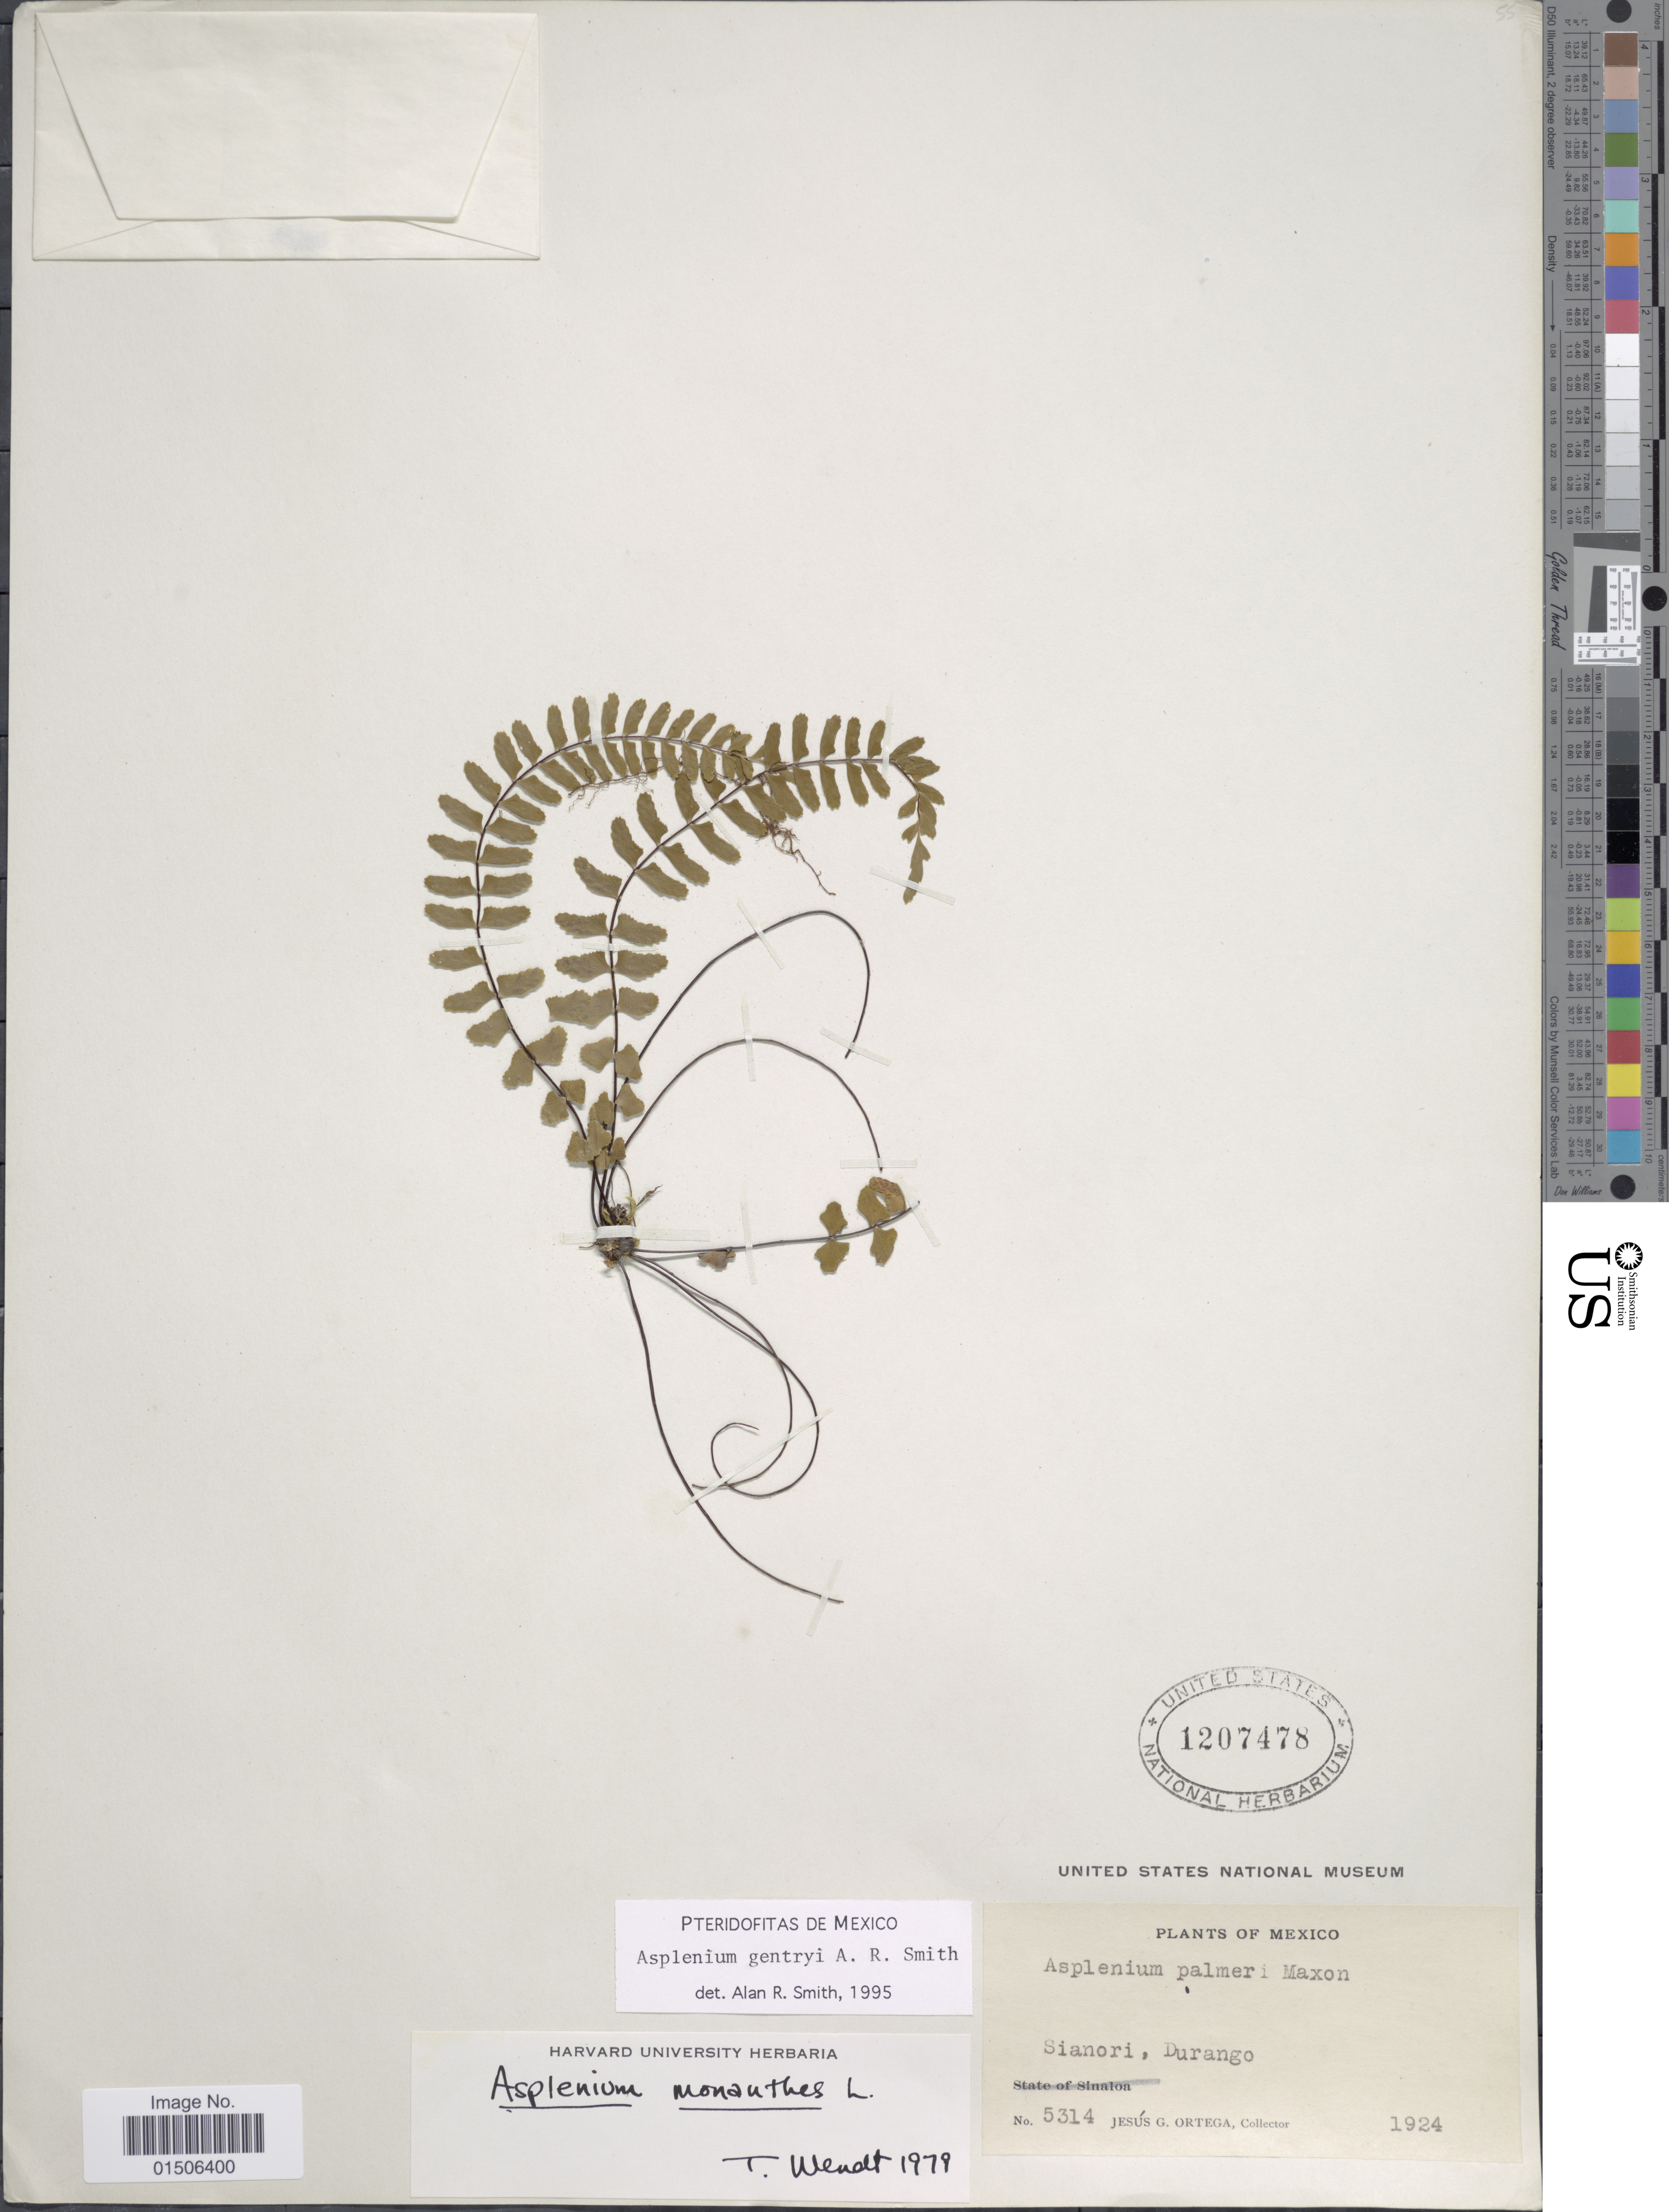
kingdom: Plantae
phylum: Tracheophyta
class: Polypodiopsida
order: Polypodiales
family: Aspleniaceae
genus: Asplenium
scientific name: Asplenium gentryi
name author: A.R. Sm.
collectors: J. Ortega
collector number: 5314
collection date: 1924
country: Mexico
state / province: Durango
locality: Sianori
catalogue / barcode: US 1207478